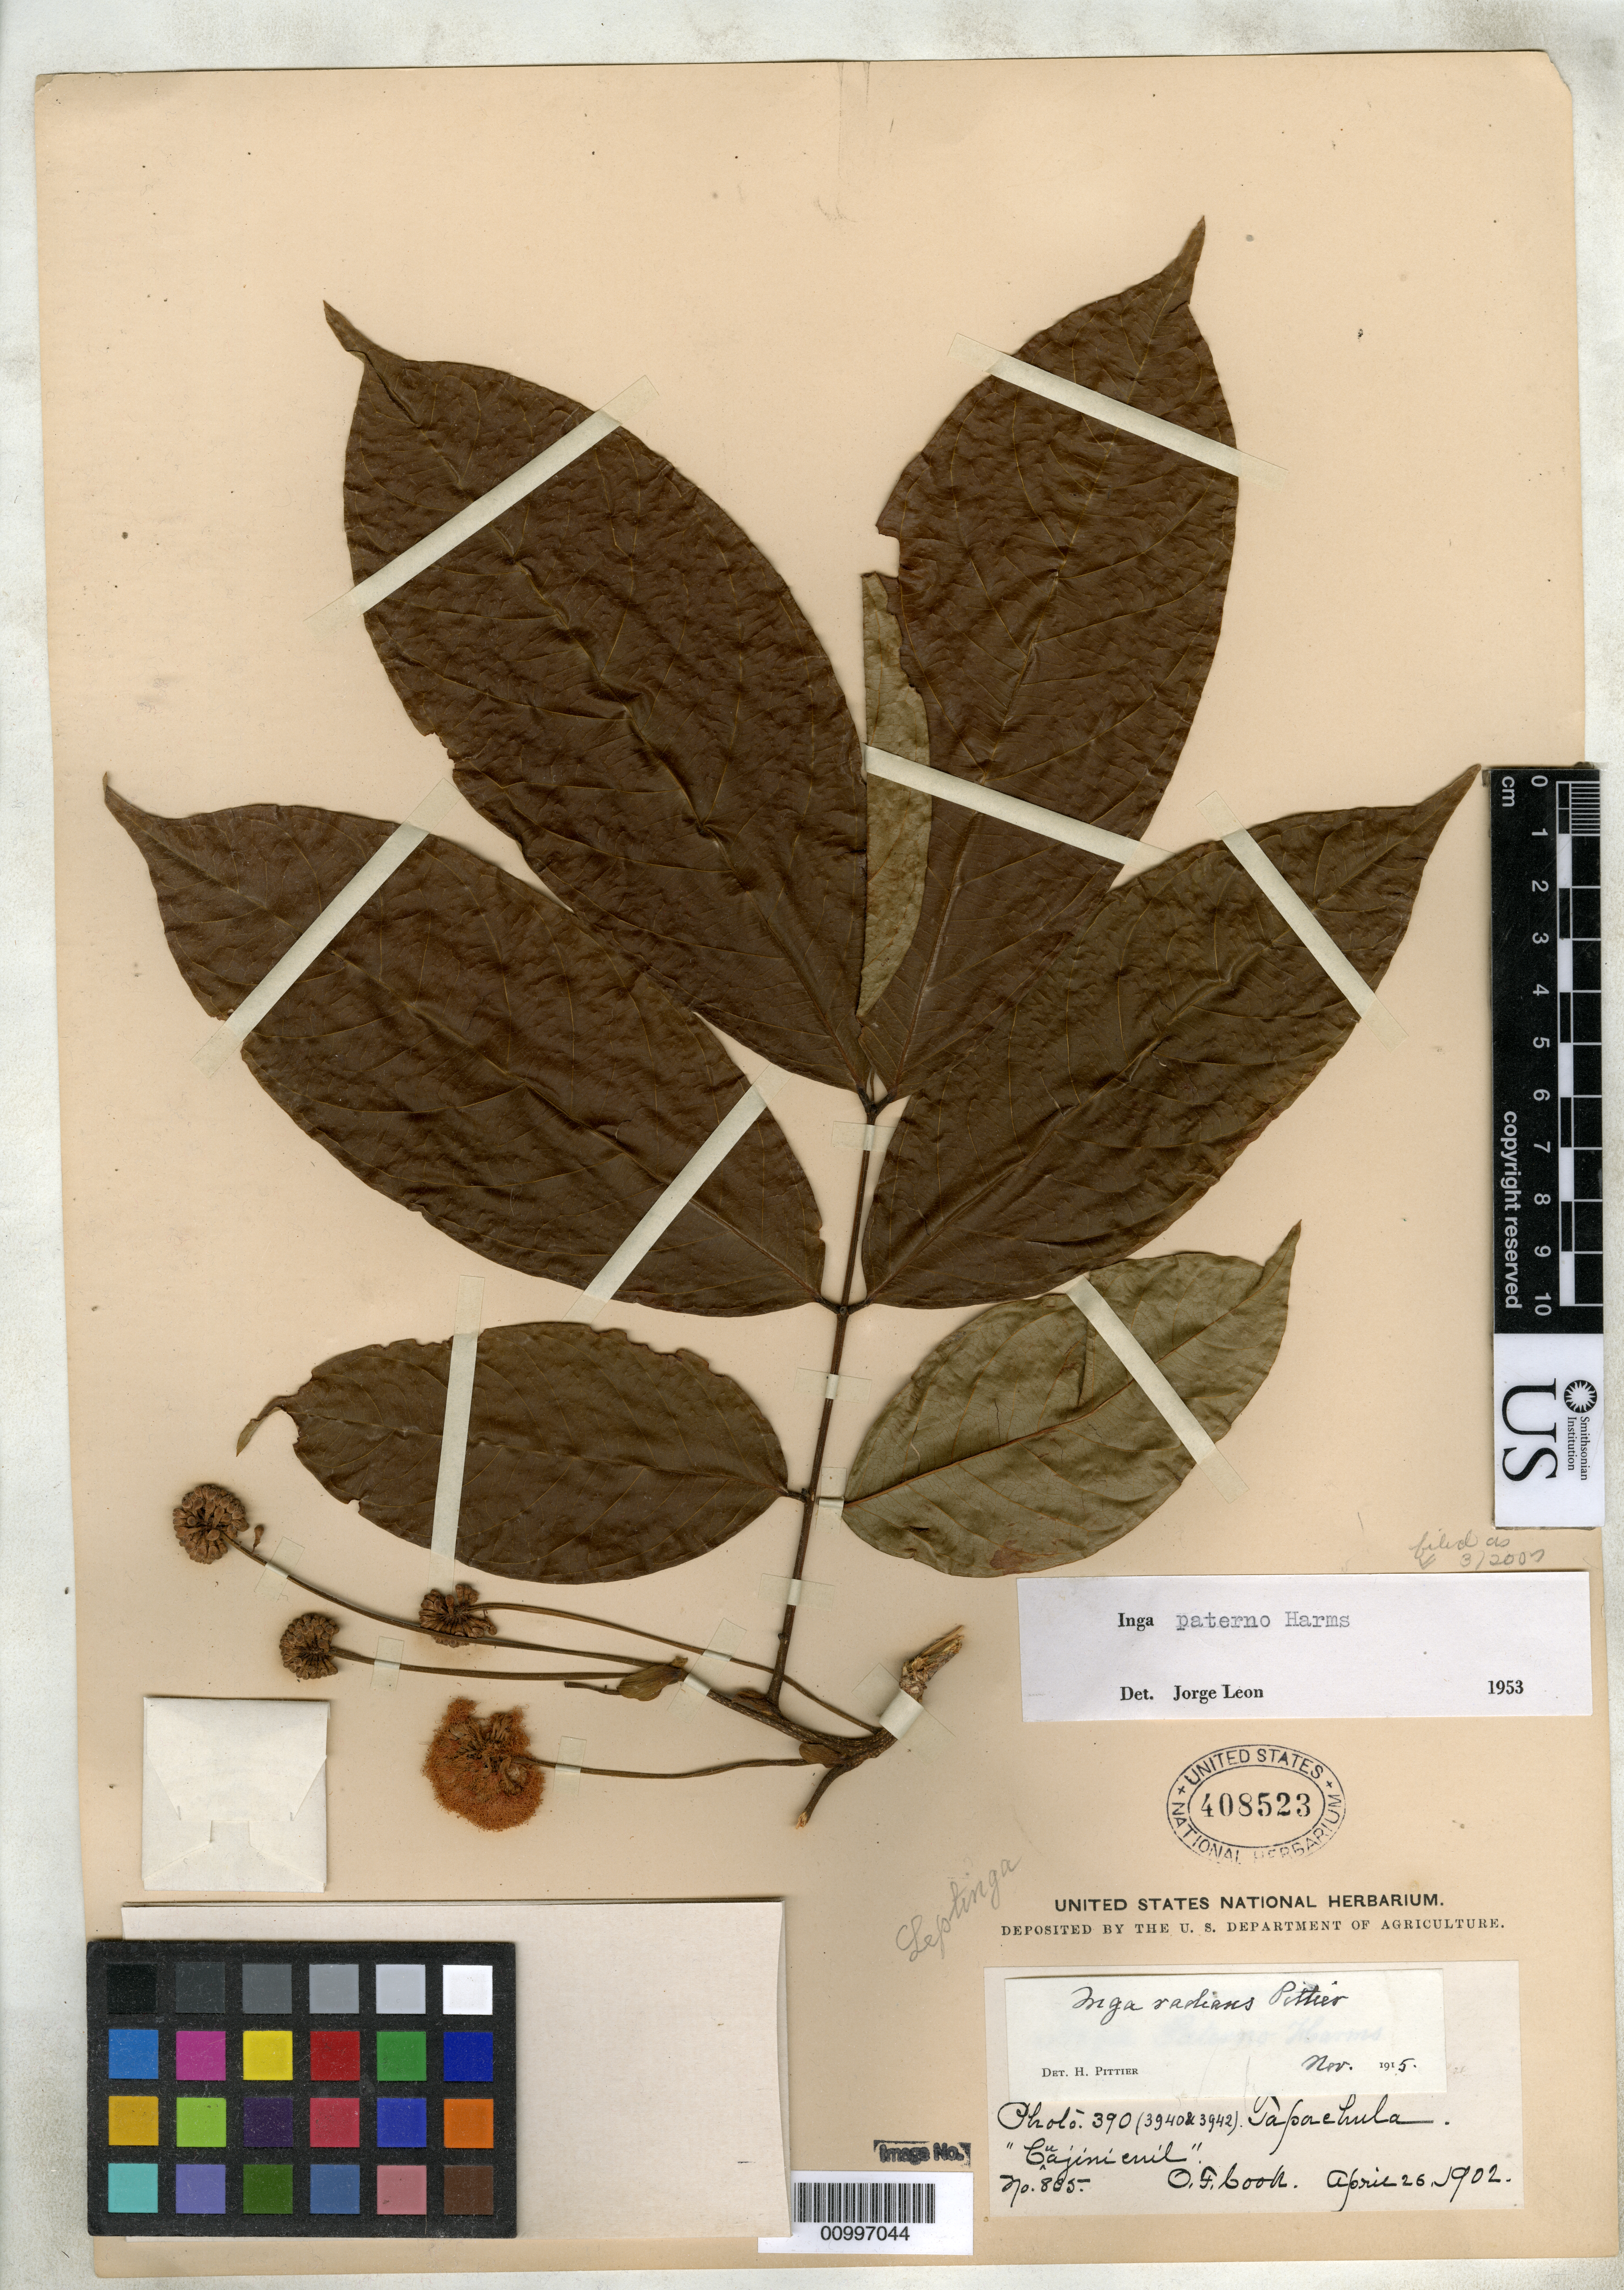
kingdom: Plantae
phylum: Tracheophyta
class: Magnoliopsida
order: Fabales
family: Fabaceae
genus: Inga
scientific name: Inga radians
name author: Pittier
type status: Isotype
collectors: O. F. Cook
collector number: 805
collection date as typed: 26 Apr 1902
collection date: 1902-04-26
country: Mexico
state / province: Chiapas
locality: Tapachula.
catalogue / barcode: US 408523